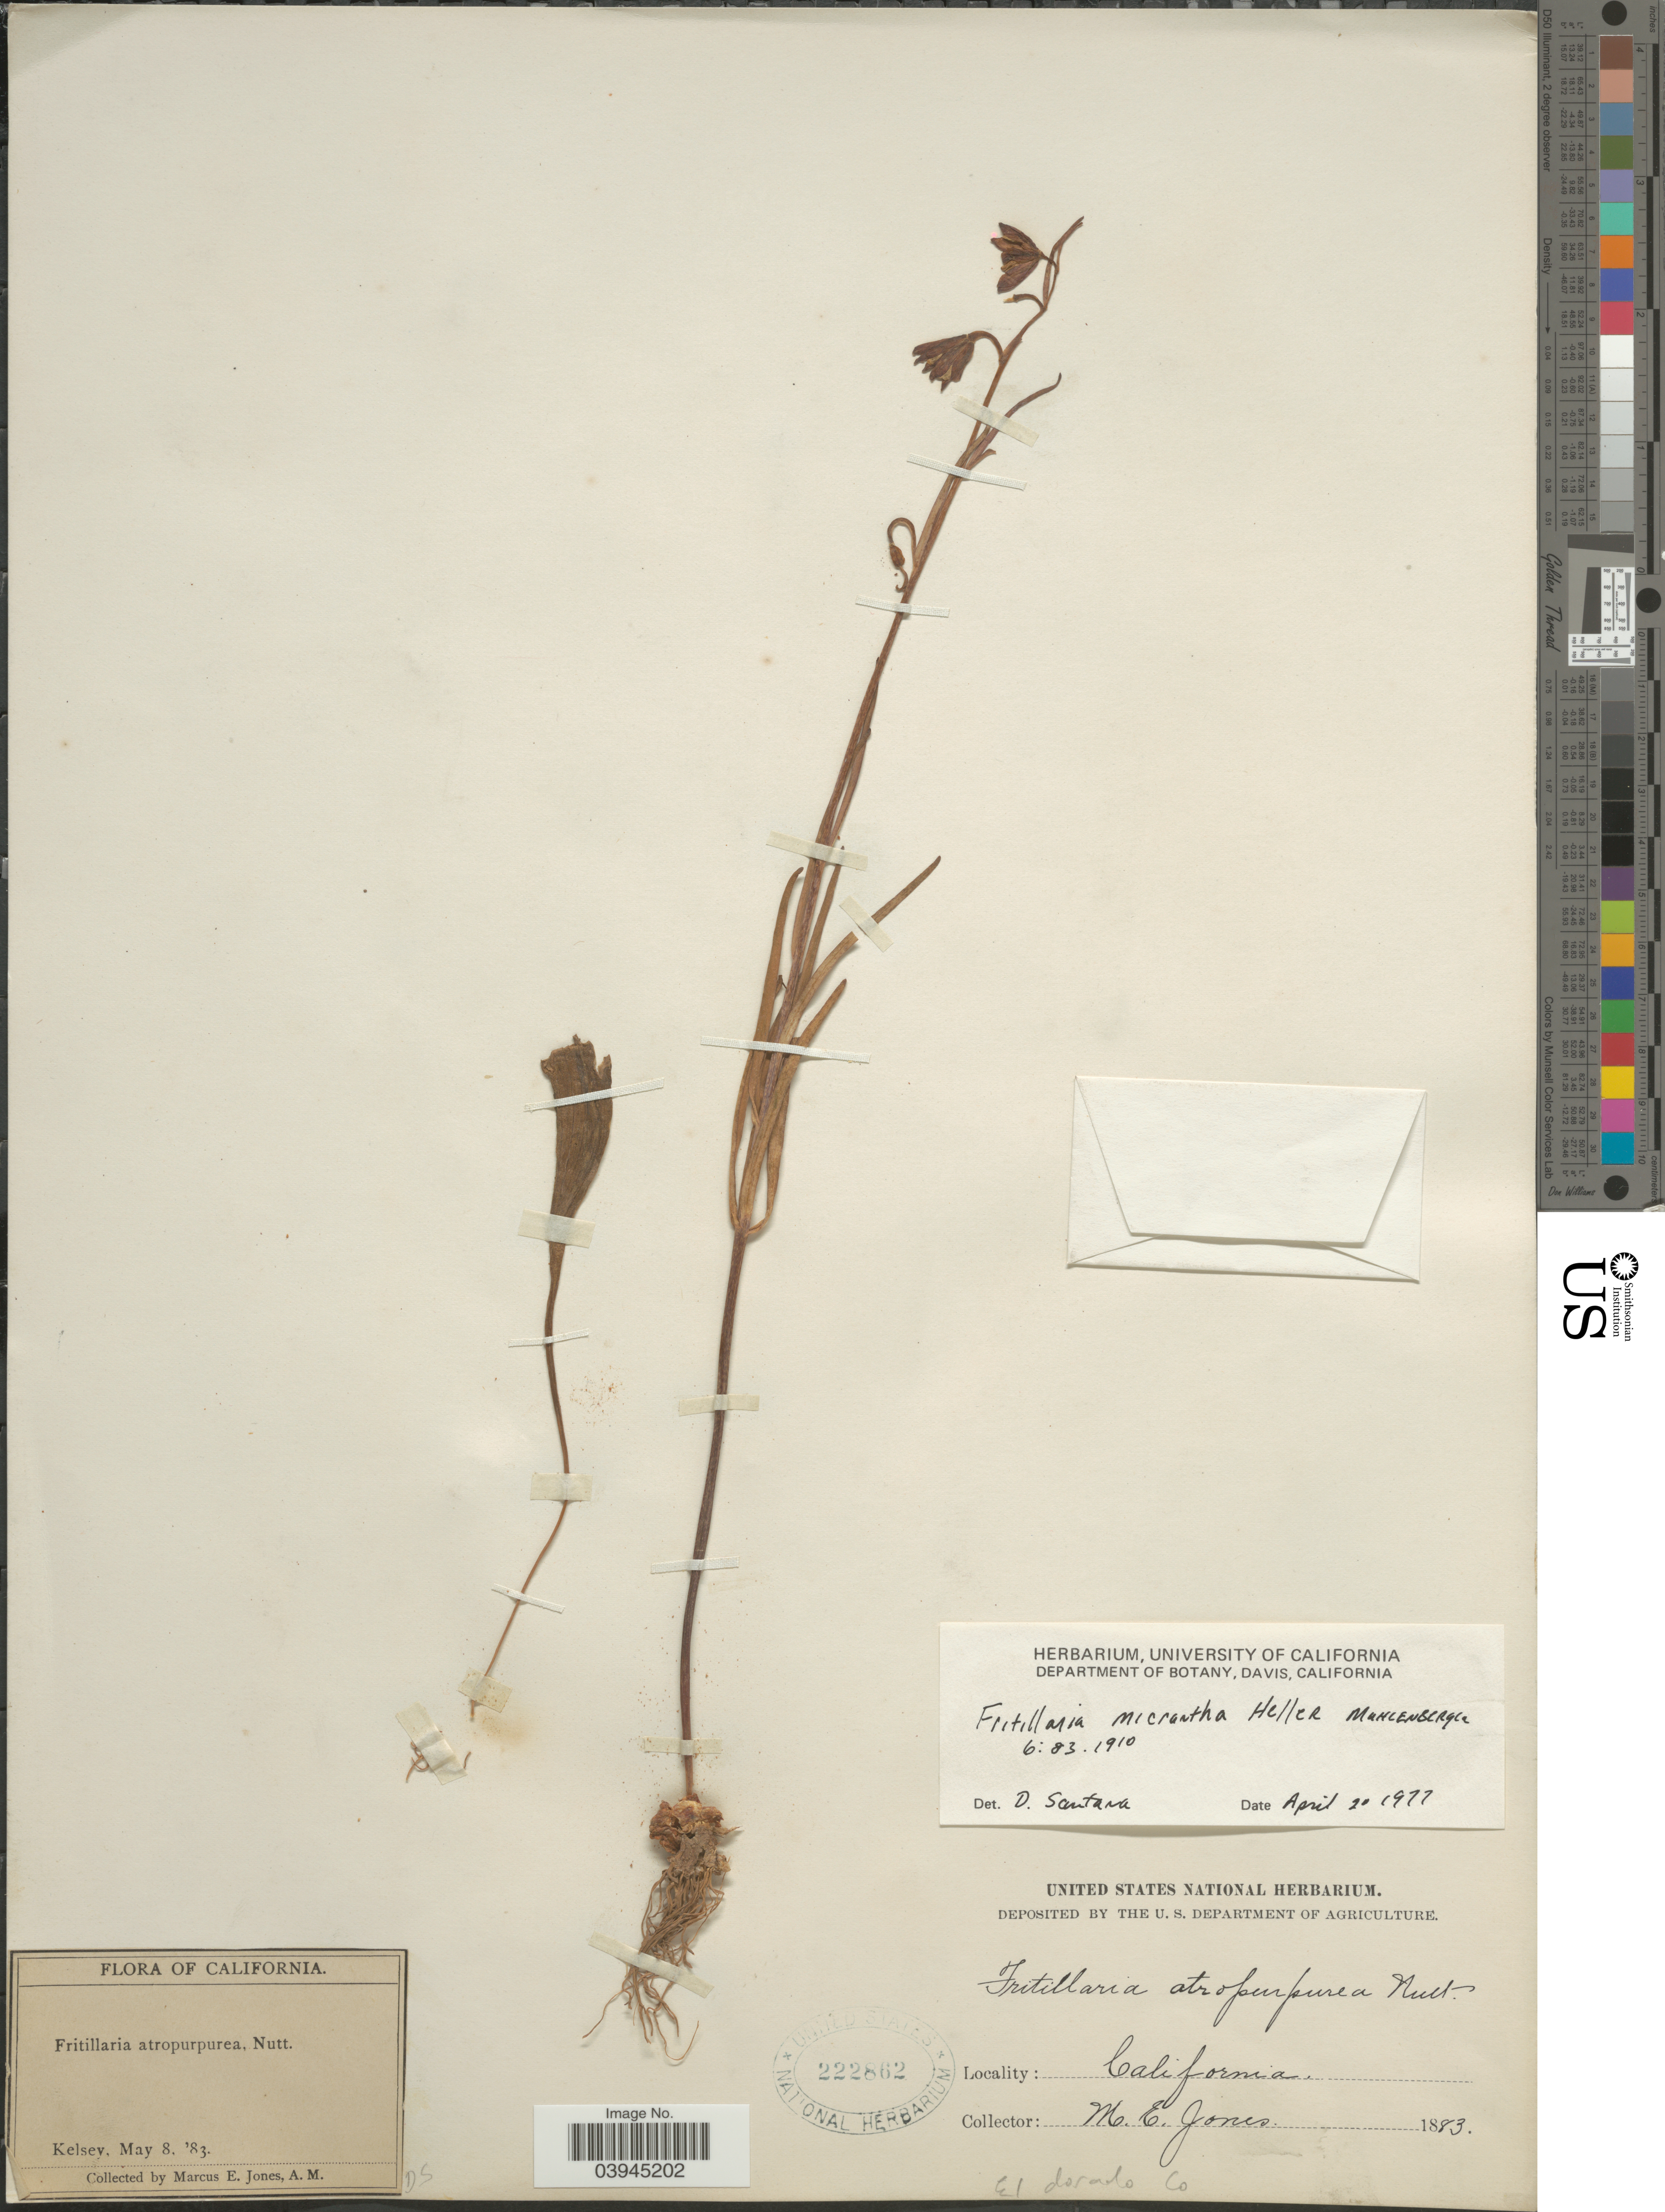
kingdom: Plantae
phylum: Tracheophyta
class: Liliopsida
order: Liliales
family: Liliaceae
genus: Fritillaria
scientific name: Fritillaria micrantha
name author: A. Heller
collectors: M. E. Jones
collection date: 1883-05-08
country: United States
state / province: California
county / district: El Dorado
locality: Kelsey. El dorado Co.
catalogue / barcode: US 222862